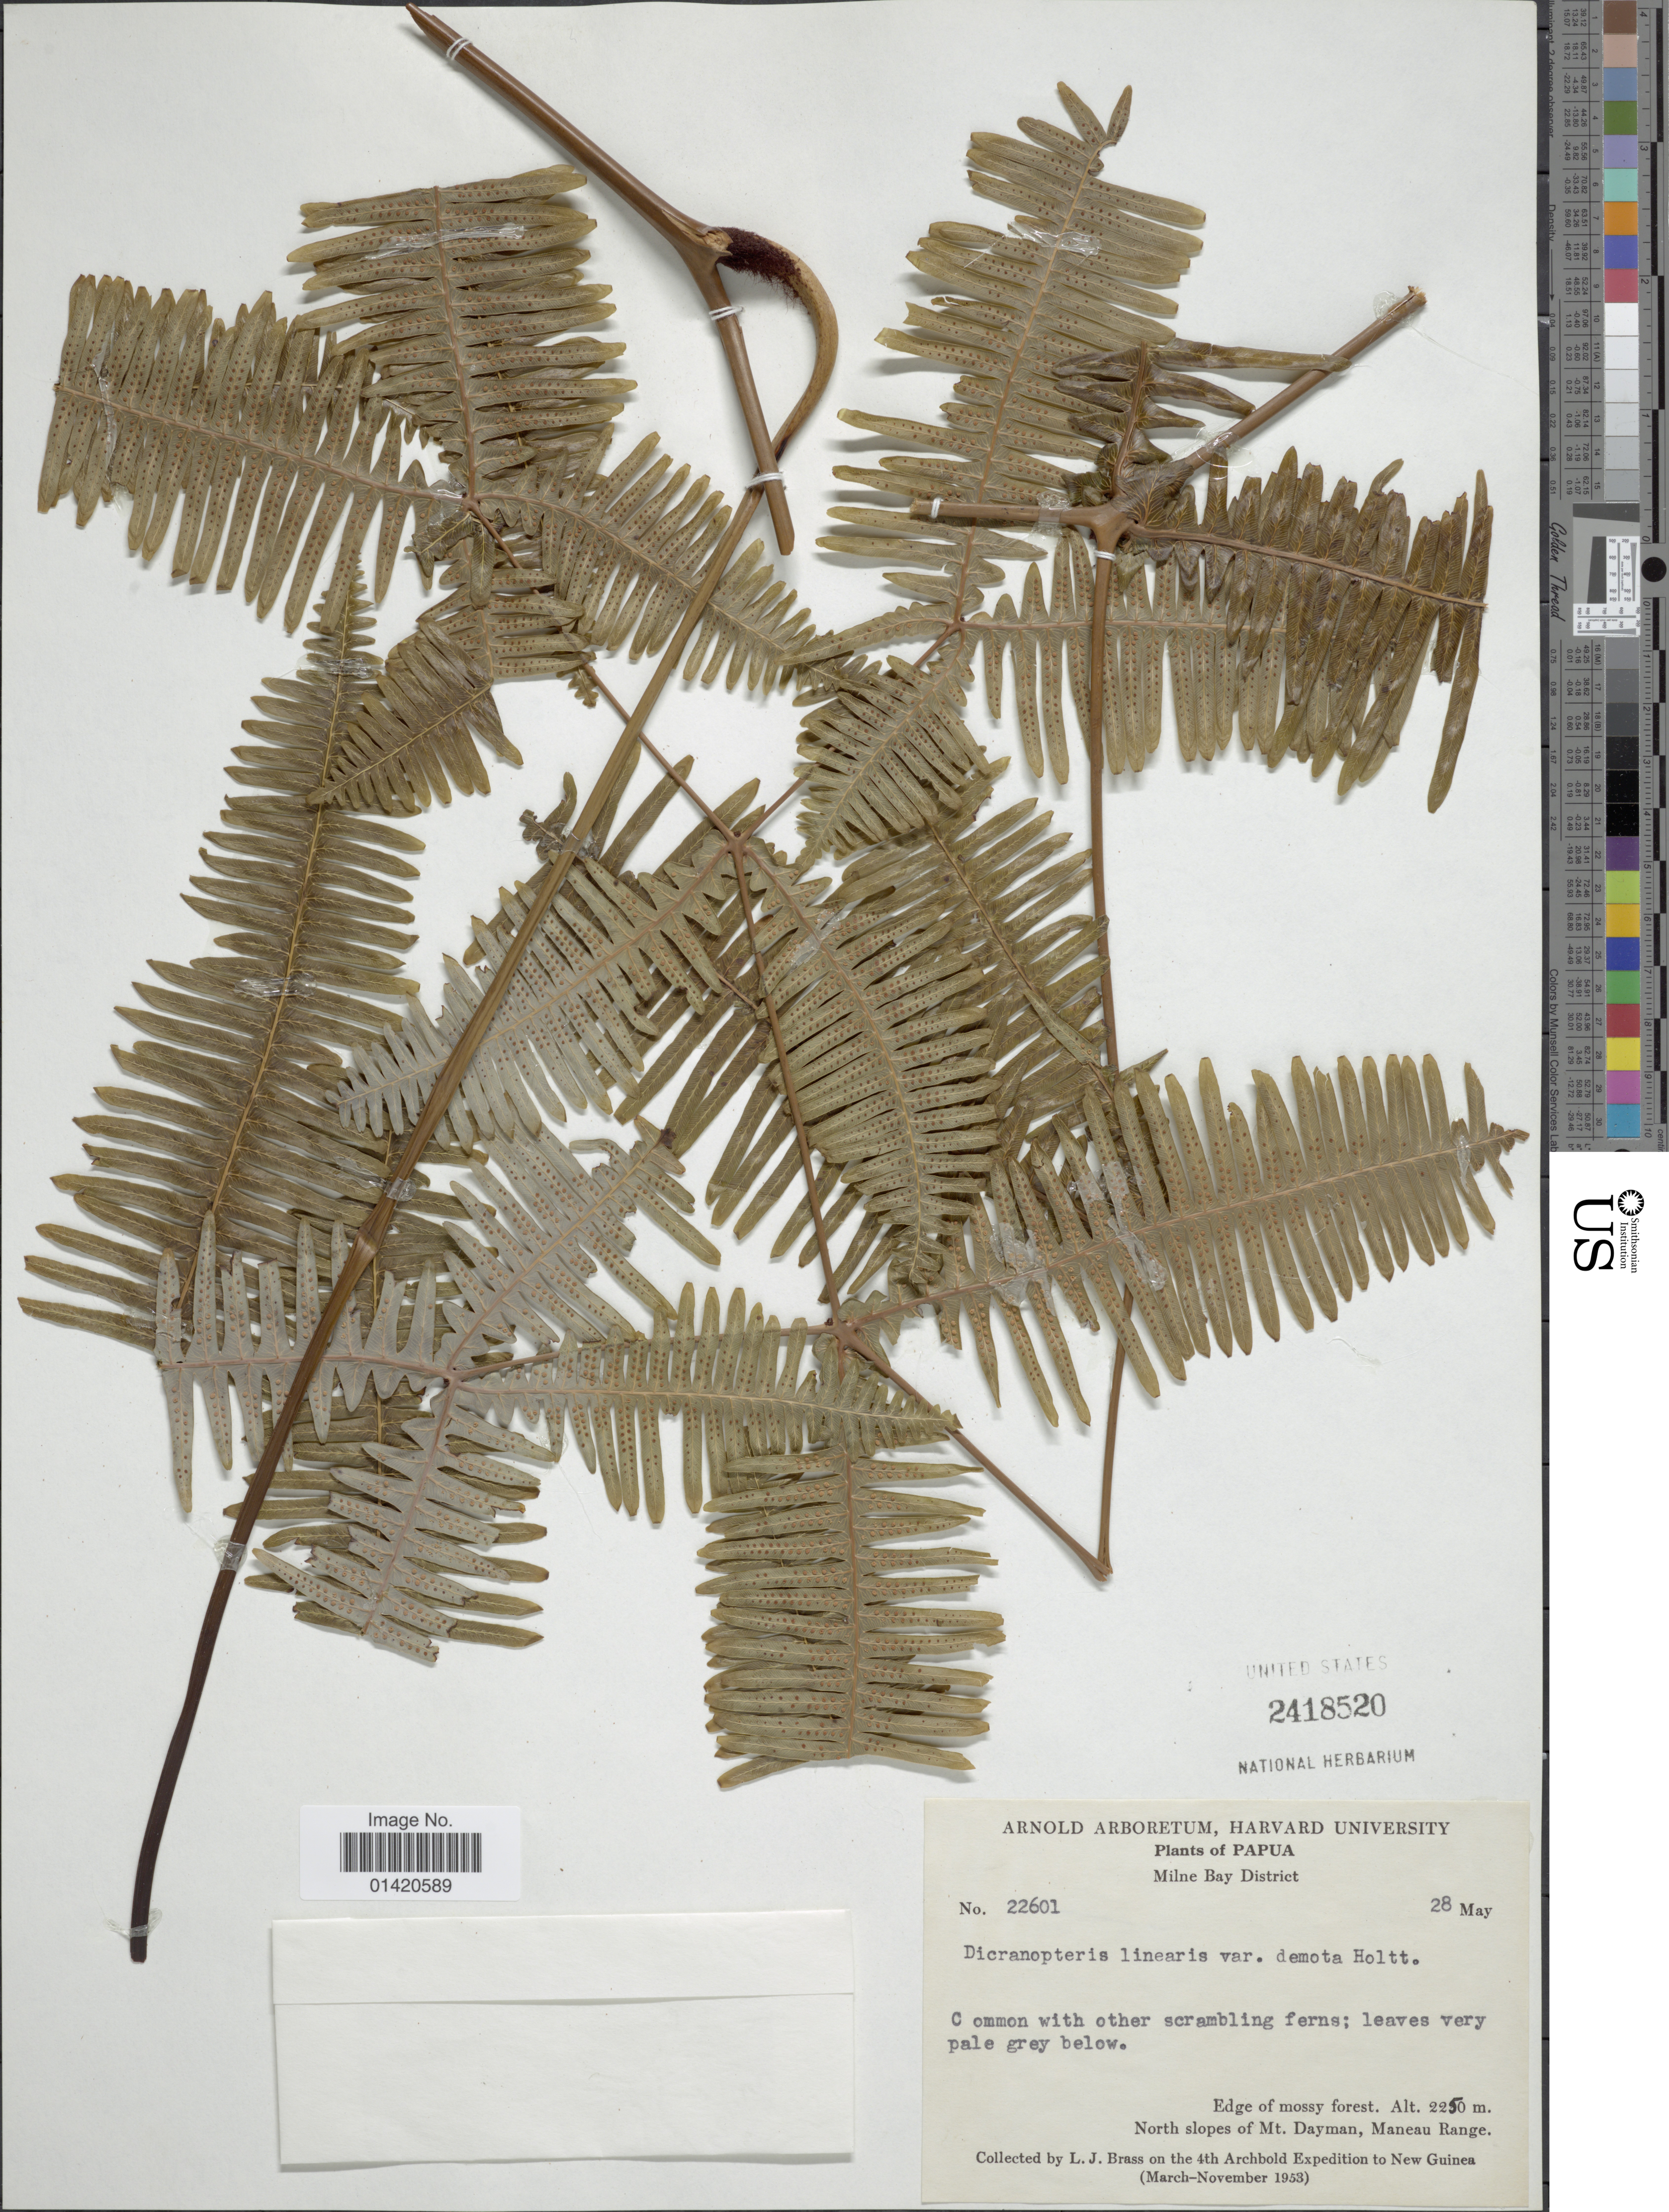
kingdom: Plantae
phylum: Tracheophyta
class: Polypodiopsida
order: Gleicheniales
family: Gleicheniaceae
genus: Dicranopteris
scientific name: Dicranopteris linearis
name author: (Burm. f.) Underw.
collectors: L. J. Brass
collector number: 22601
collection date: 1953-05-28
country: Papua New Guinea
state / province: Milne Bay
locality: Milne Bay District,North slopes of Mt Dayman, Maneau Range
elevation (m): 2250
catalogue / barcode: US 2418520